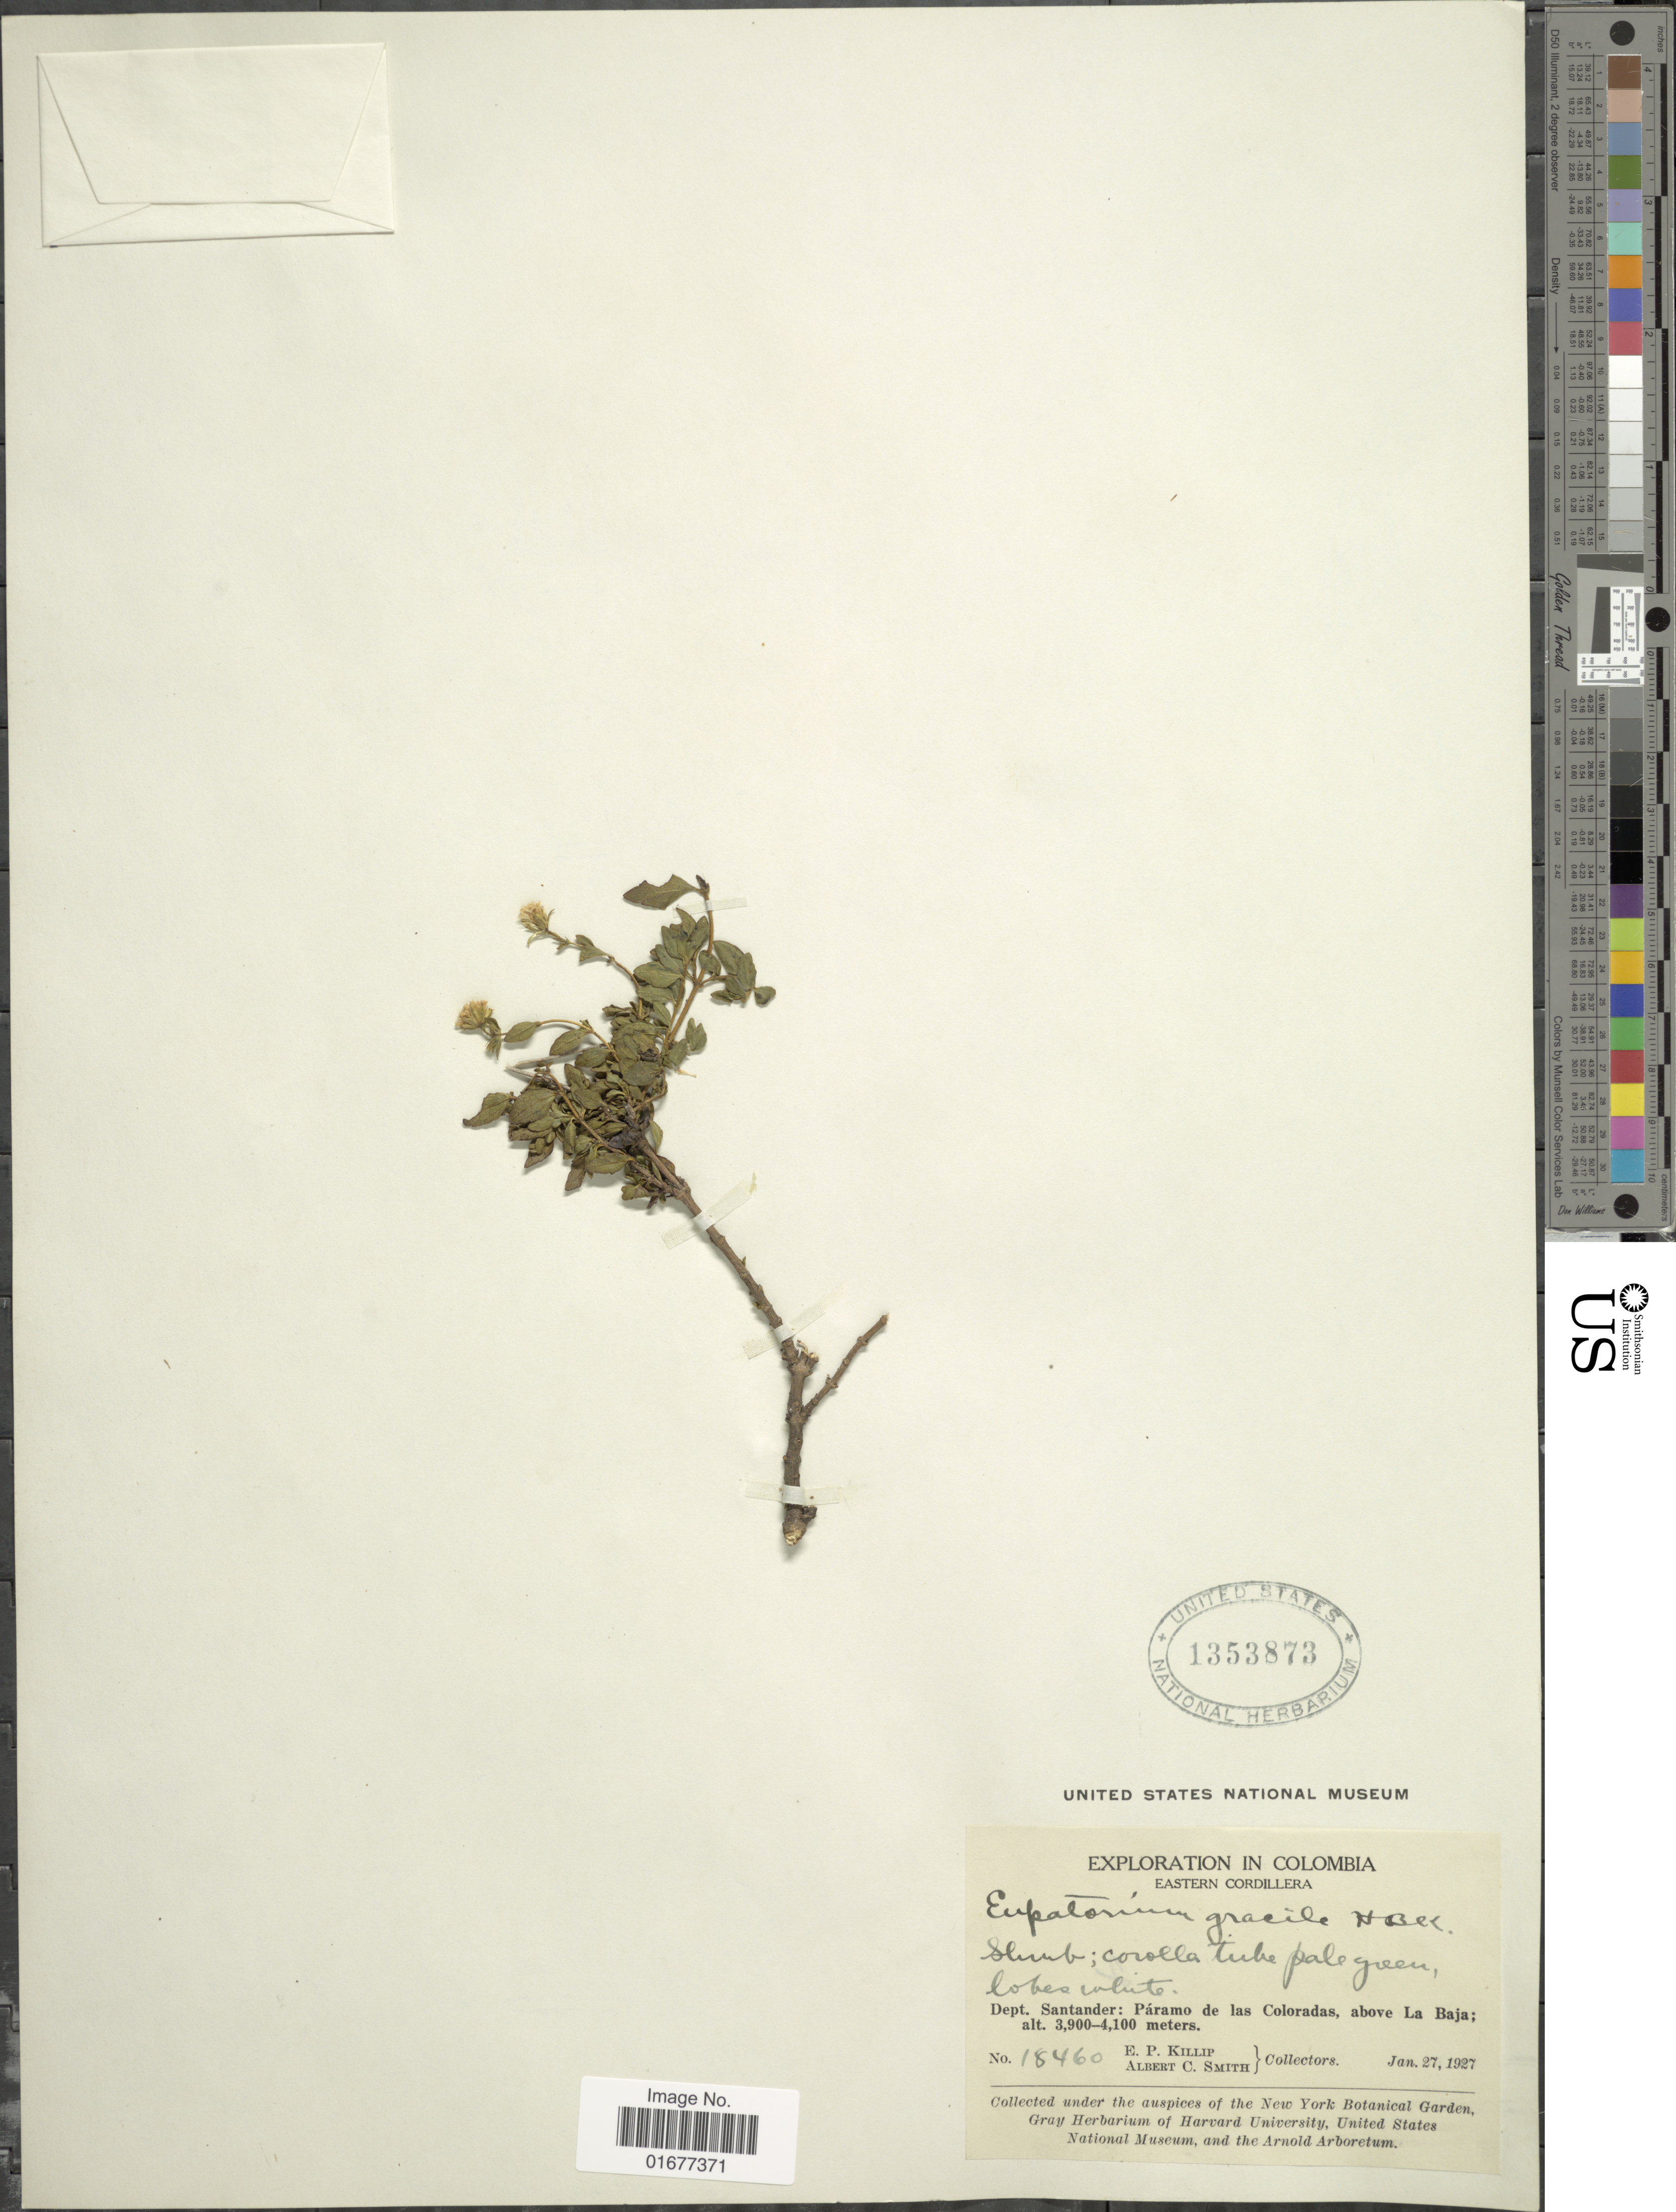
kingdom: Plantae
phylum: Tracheophyta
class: Magnoliopsida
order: Asterales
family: Asteraceae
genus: Ageratina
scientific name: Ageratina gracilis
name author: (Kunth) R.M. King & H. Rob.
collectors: E. P. Killip & A. C. Smith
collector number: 18460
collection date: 1927-01-27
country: Colombia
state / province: Santander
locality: Eastern Cordillera, Paramo de las Coloradas, above La Baja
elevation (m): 3900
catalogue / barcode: US 1353873